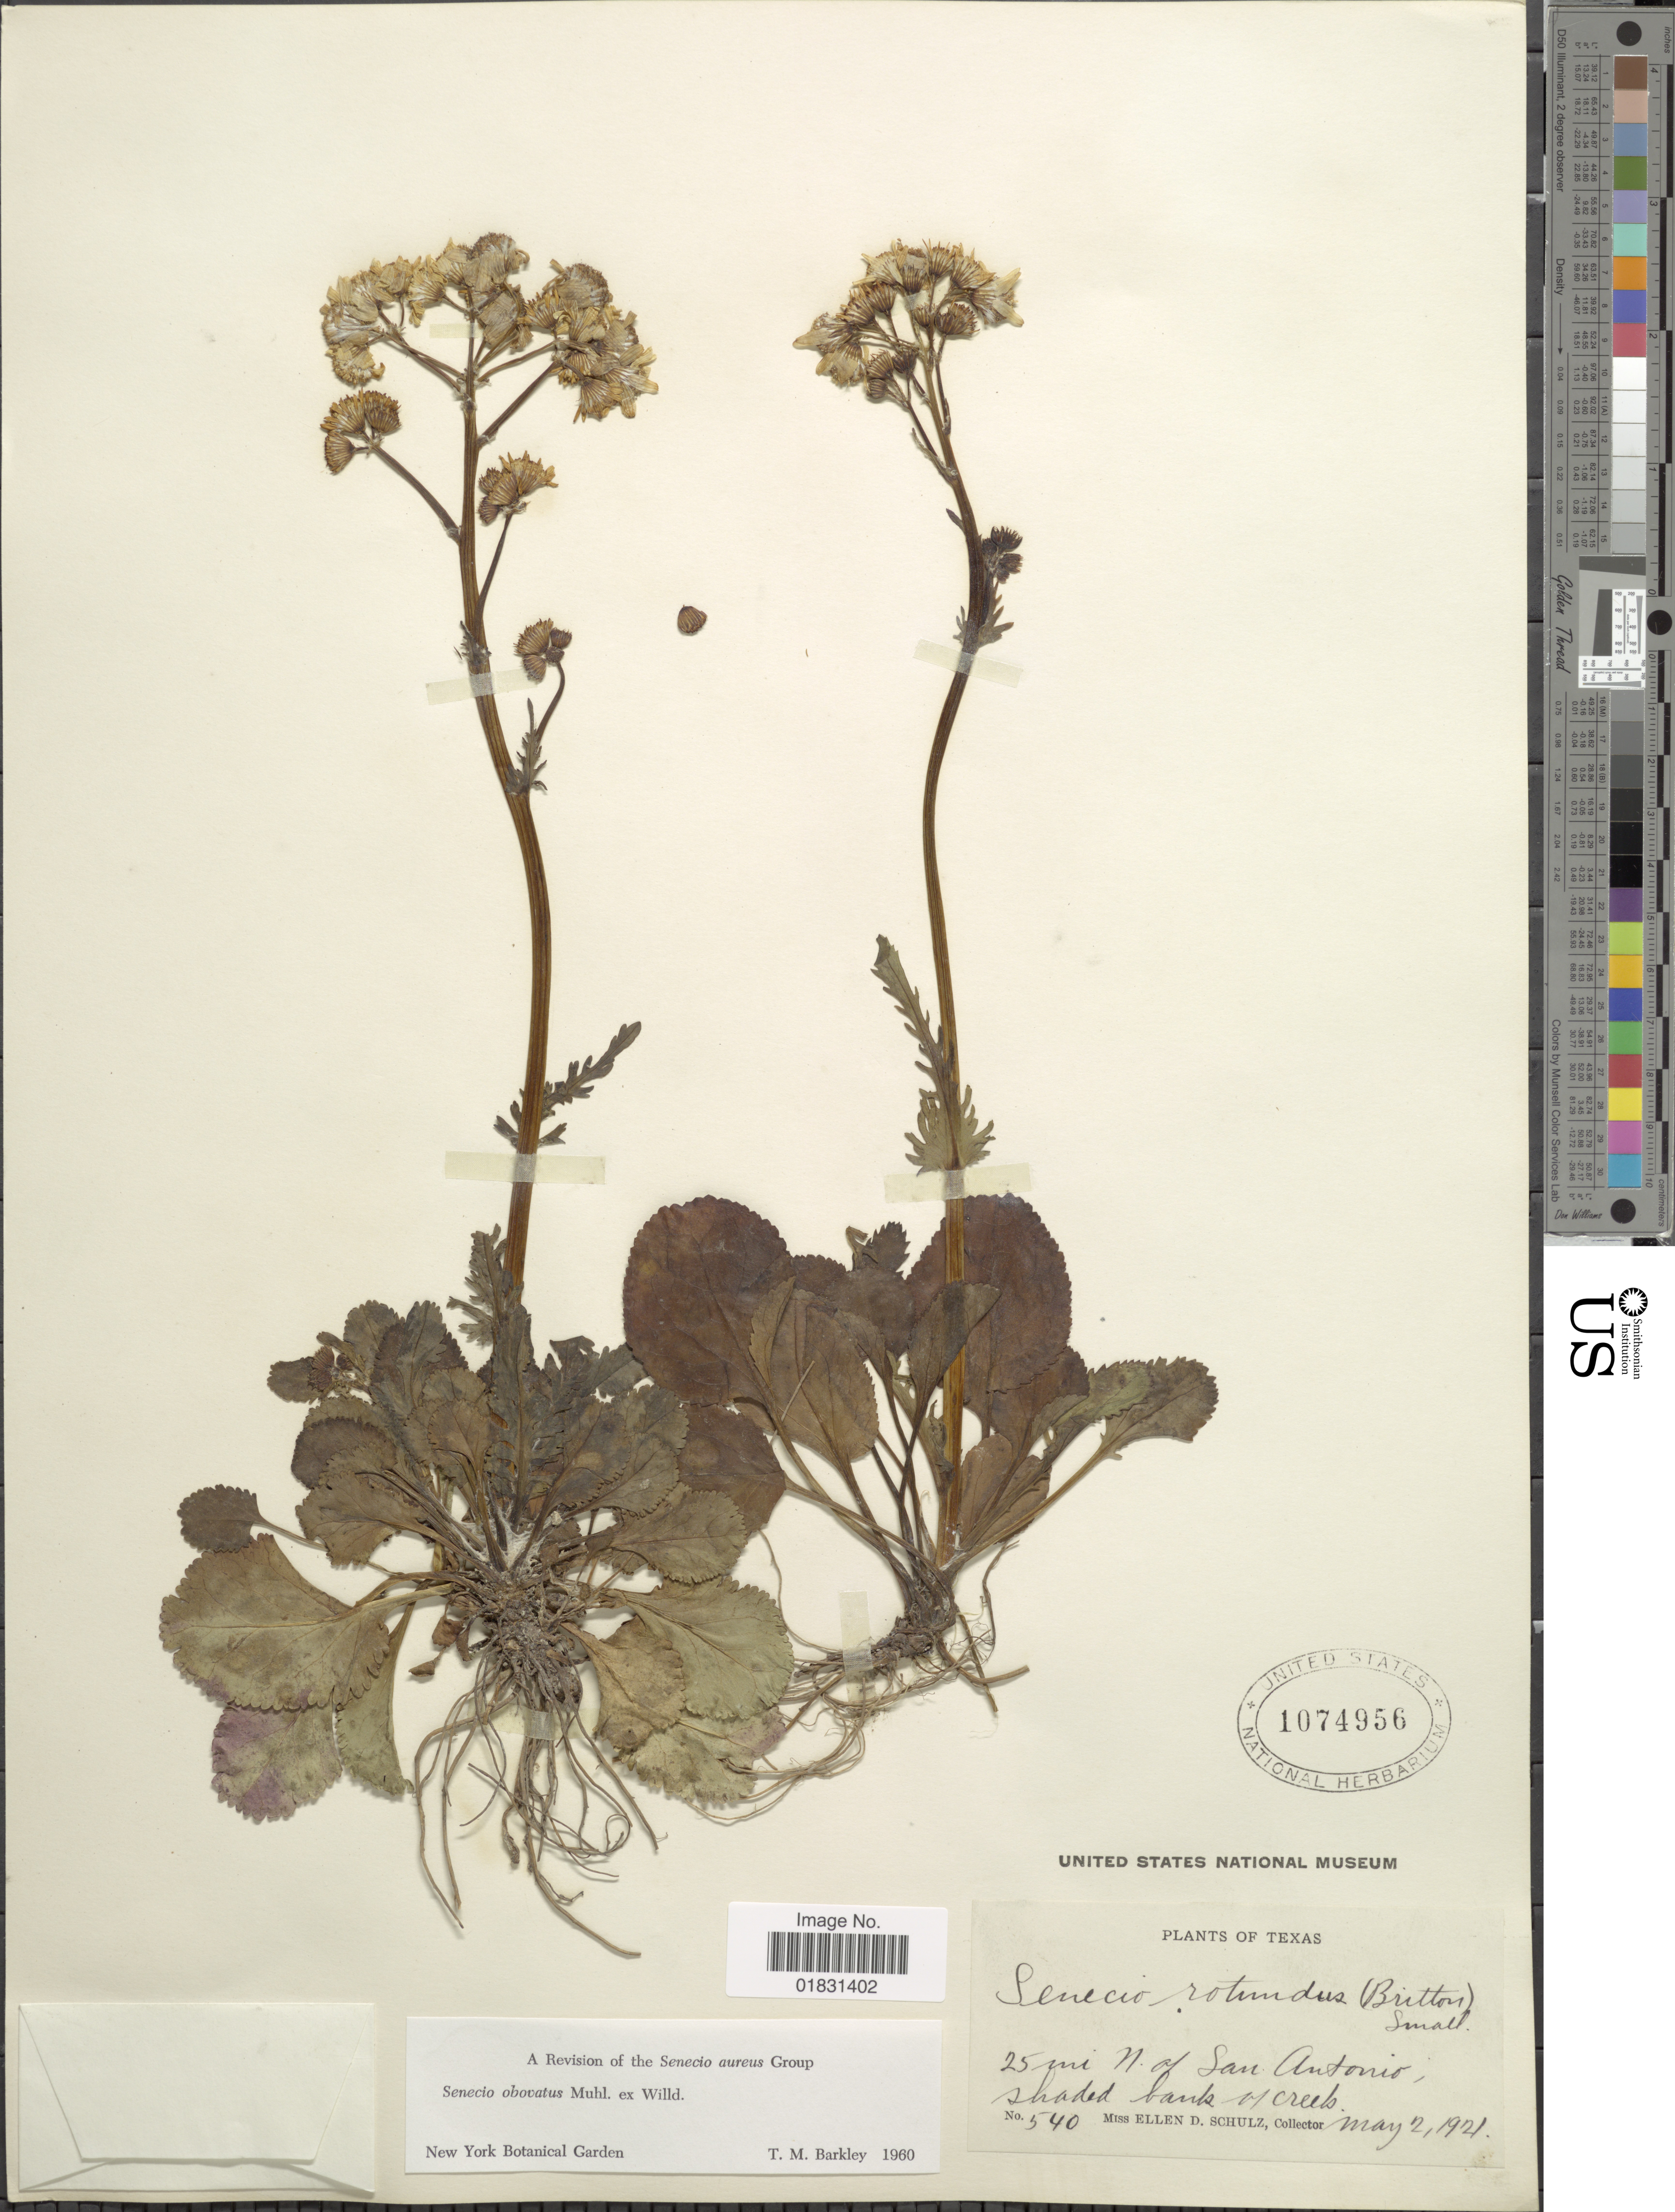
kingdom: Plantae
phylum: Tracheophyta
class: Magnoliopsida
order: Asterales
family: Asteraceae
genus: Packera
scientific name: Packera obovata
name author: (Muhl. ex Willd.) W.A. Weber & Á. Löve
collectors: E. D. Schulz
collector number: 540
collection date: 1921-05-02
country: United States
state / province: Texas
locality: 25 mi N of San Antonio, shaded bank of creek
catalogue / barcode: US 1074956